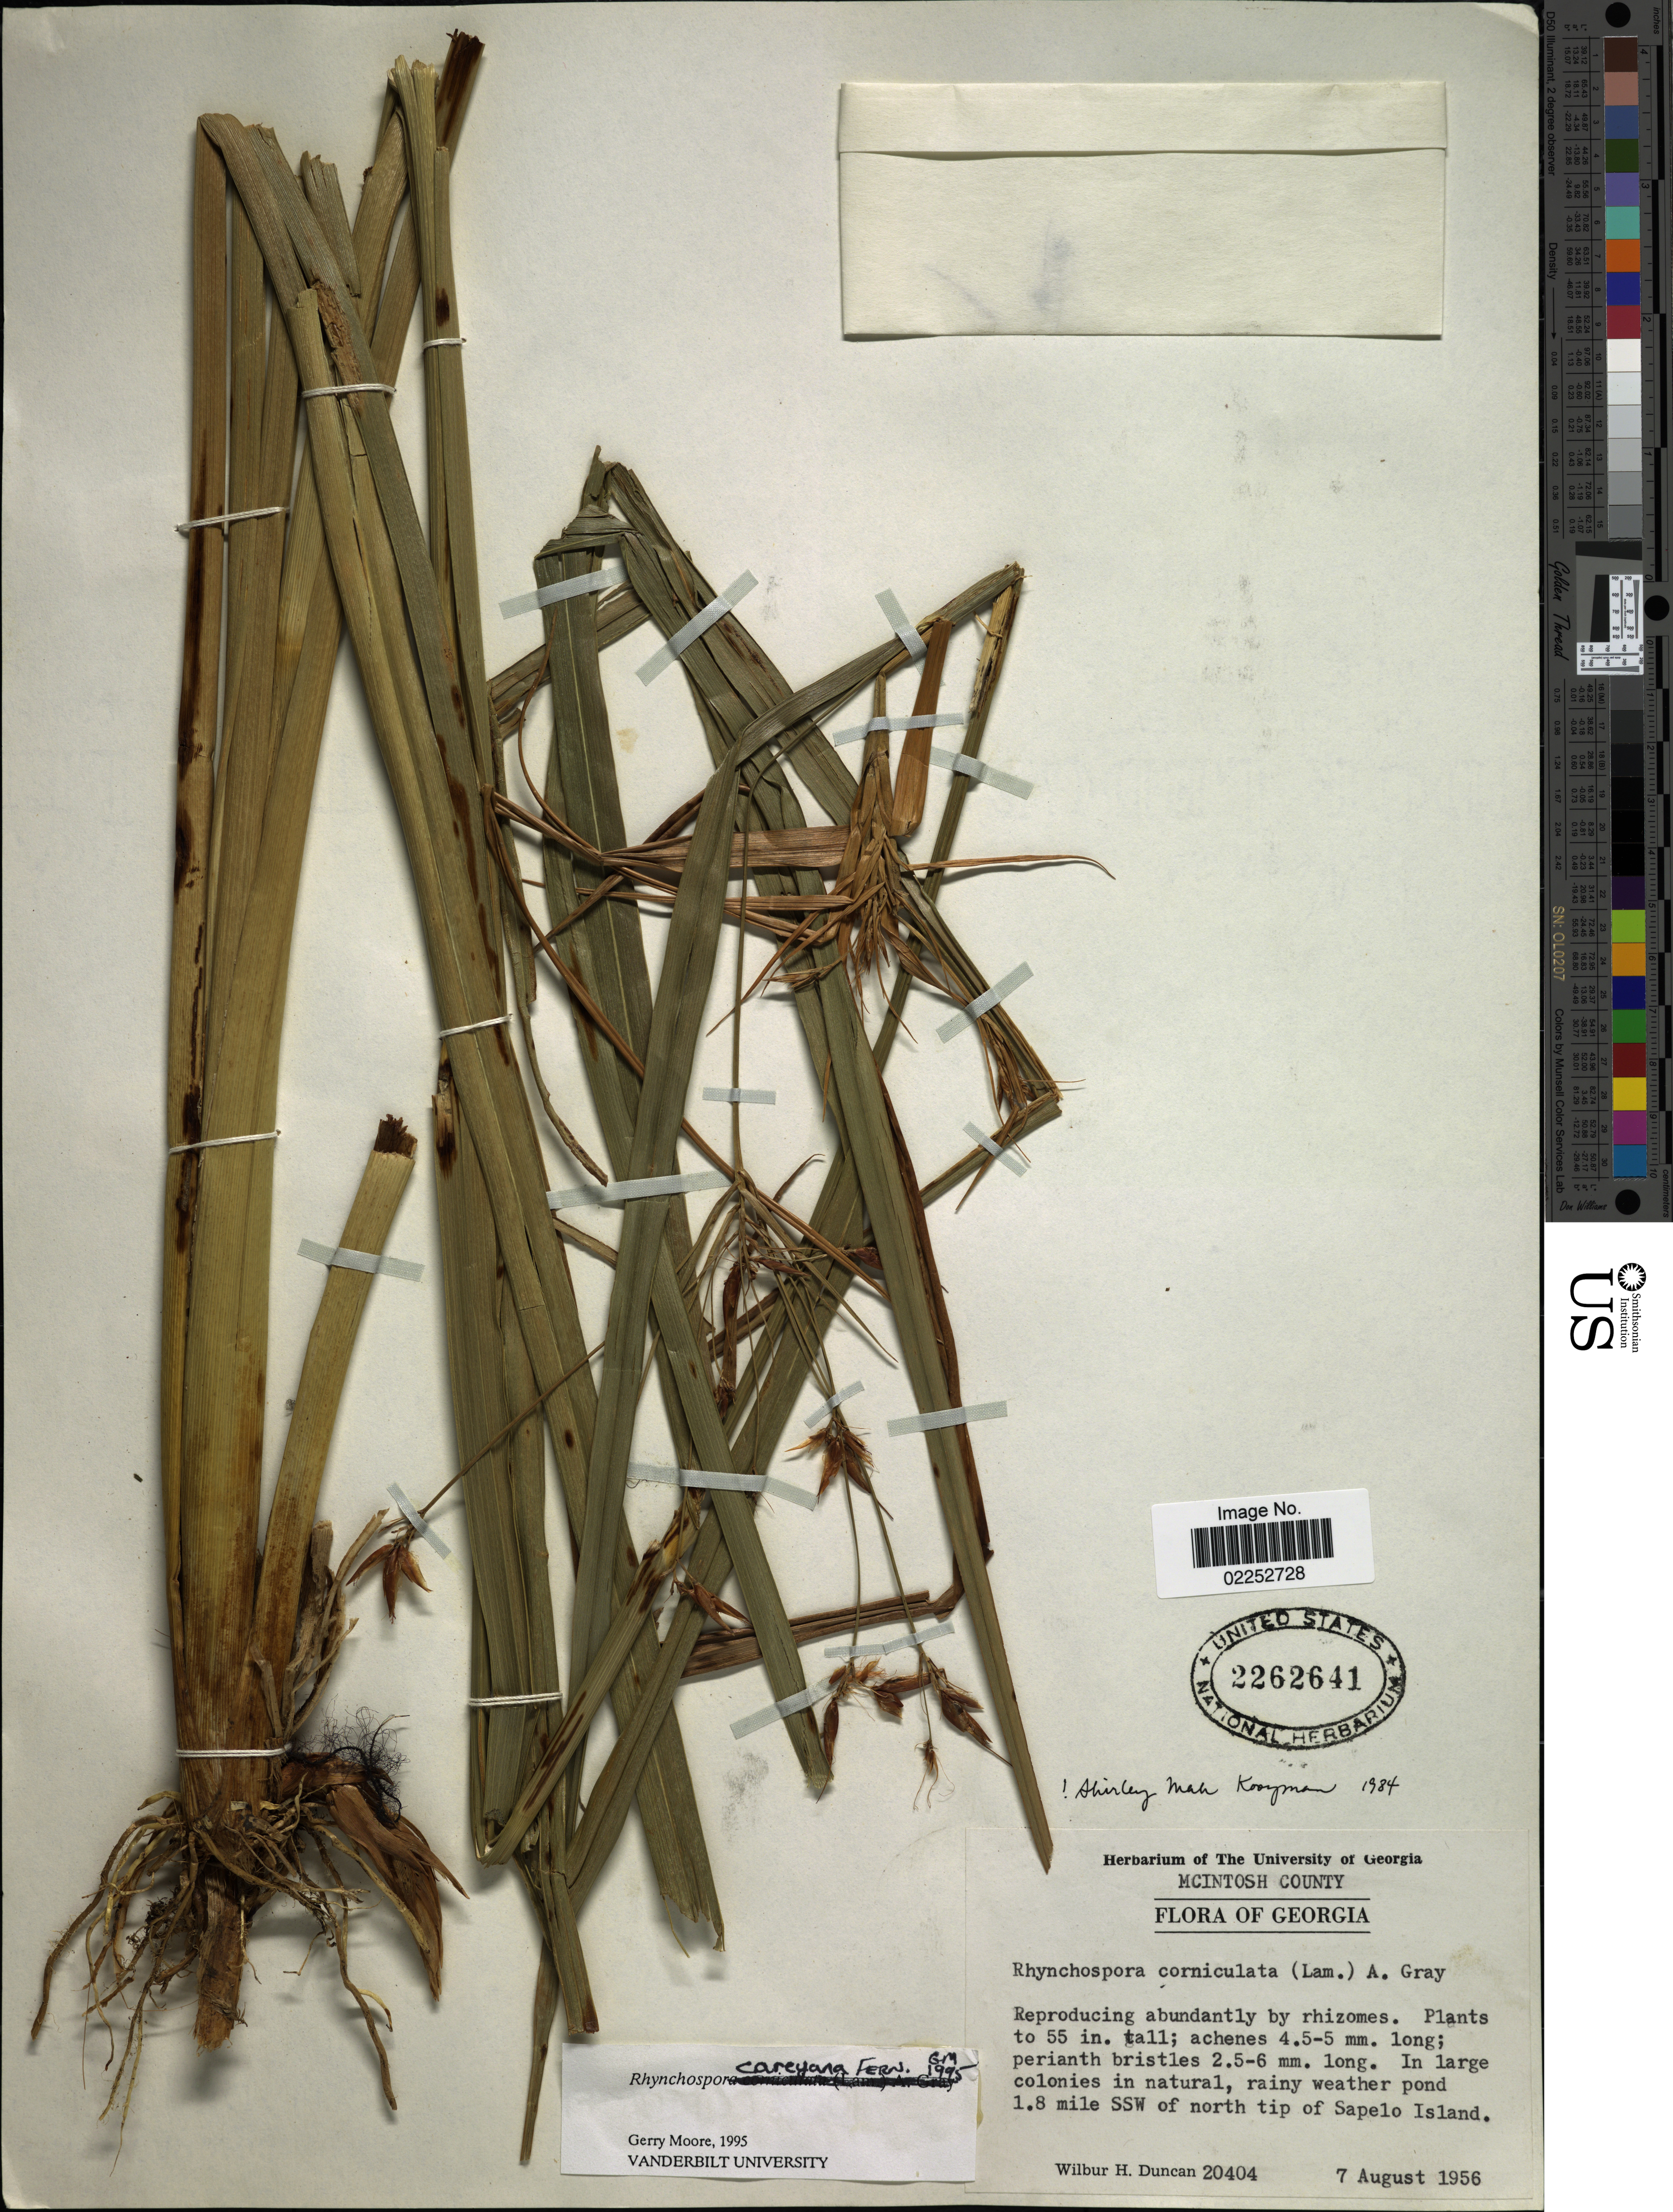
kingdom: Plantae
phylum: Tracheophyta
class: Liliopsida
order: Poales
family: Cyperaceae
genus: Rhynchospora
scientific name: Rhynchospora careyana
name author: Fernald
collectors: W. H. Duncan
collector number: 20404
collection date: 1956-08-07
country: United States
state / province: Georgia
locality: McIntosh County. 1.8 mile SSW of north tip of Sapelo Island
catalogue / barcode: US 2262641